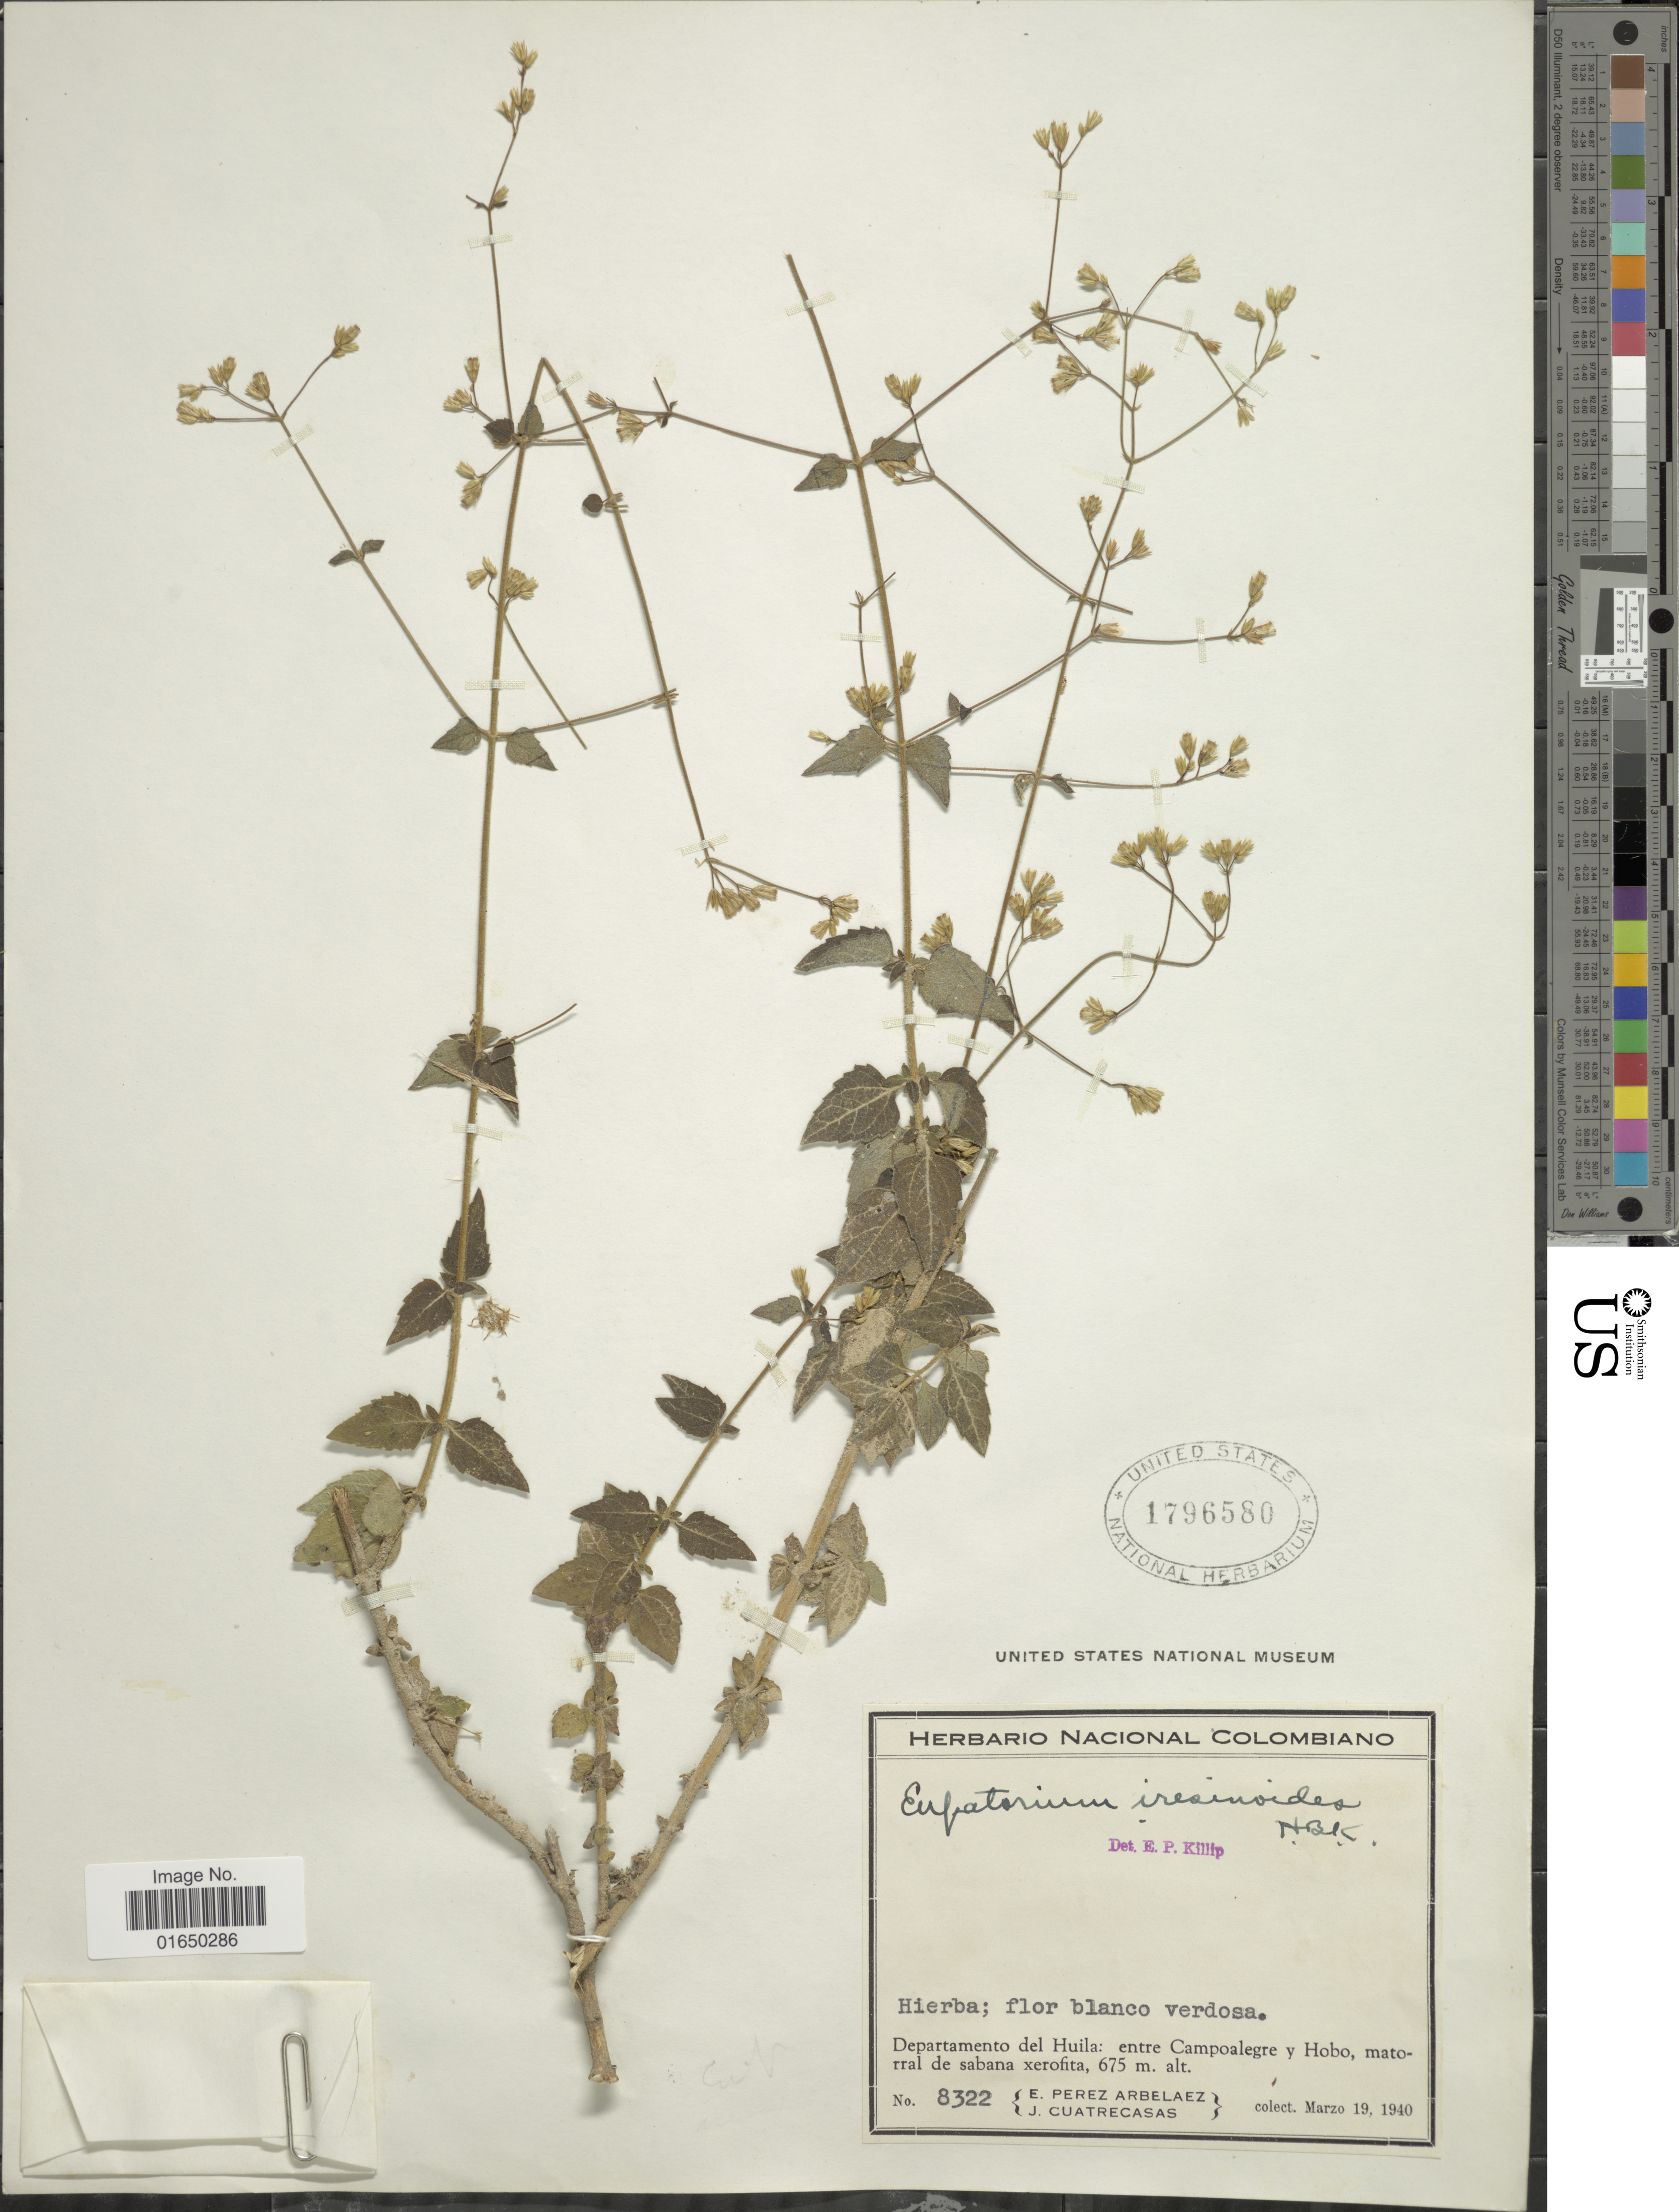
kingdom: Plantae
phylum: Tracheophyta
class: Magnoliopsida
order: Asterales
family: Asteraceae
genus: Condylidium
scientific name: Condylidium iresinoides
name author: (Kunth) R.M. King & H. Rob.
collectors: E. Pérez Arbeláez & J. Cuatrecasas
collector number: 8322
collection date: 1940-03-19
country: Colombia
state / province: Huila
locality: Departamento del Huila: enre Campoalegre y Hobo, matorral de sabana xeofita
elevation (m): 675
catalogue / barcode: US 1796580